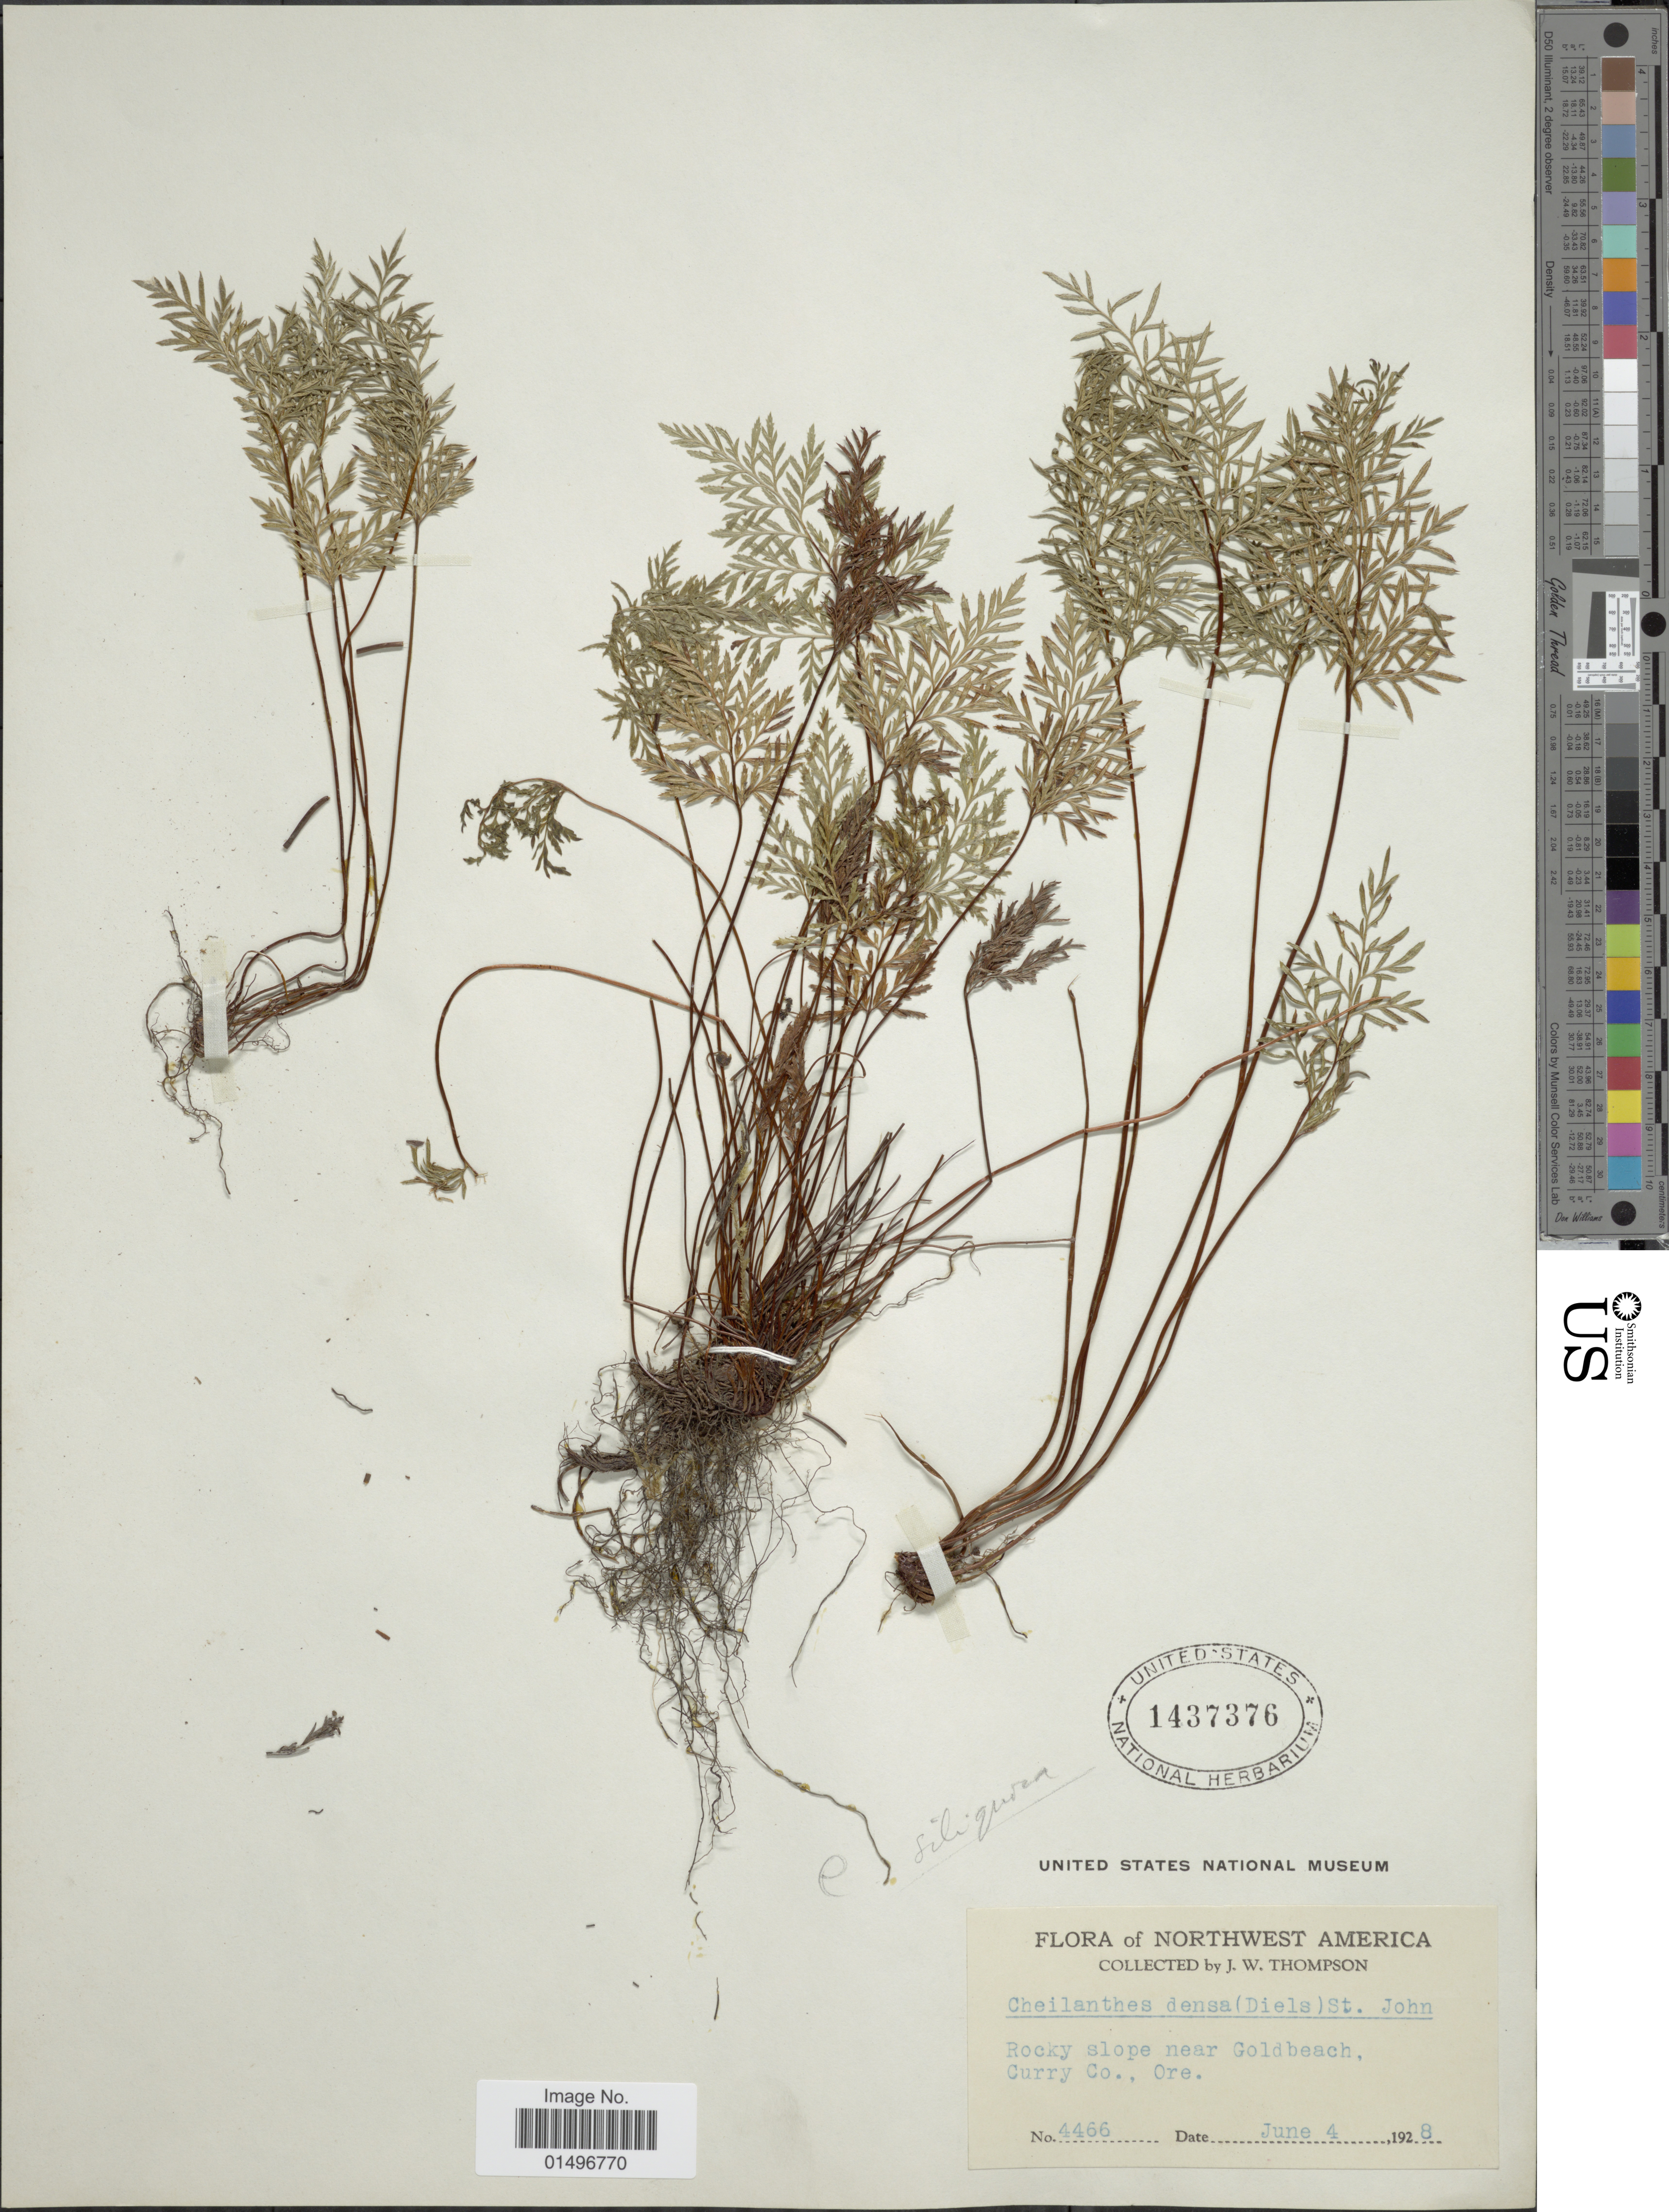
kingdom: Plantae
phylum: Tracheophyta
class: Polypodiopsida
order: Polypodiales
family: Pteridaceae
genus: Aspidotis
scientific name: Aspidotis densa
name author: (Brack.) Lellinger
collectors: J. W. Thompson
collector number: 4466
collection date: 1928-06-04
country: United States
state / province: Oregon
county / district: Curry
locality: Northwest America, near Goldbeach, Curry Co., Oregon.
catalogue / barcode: US 1437376